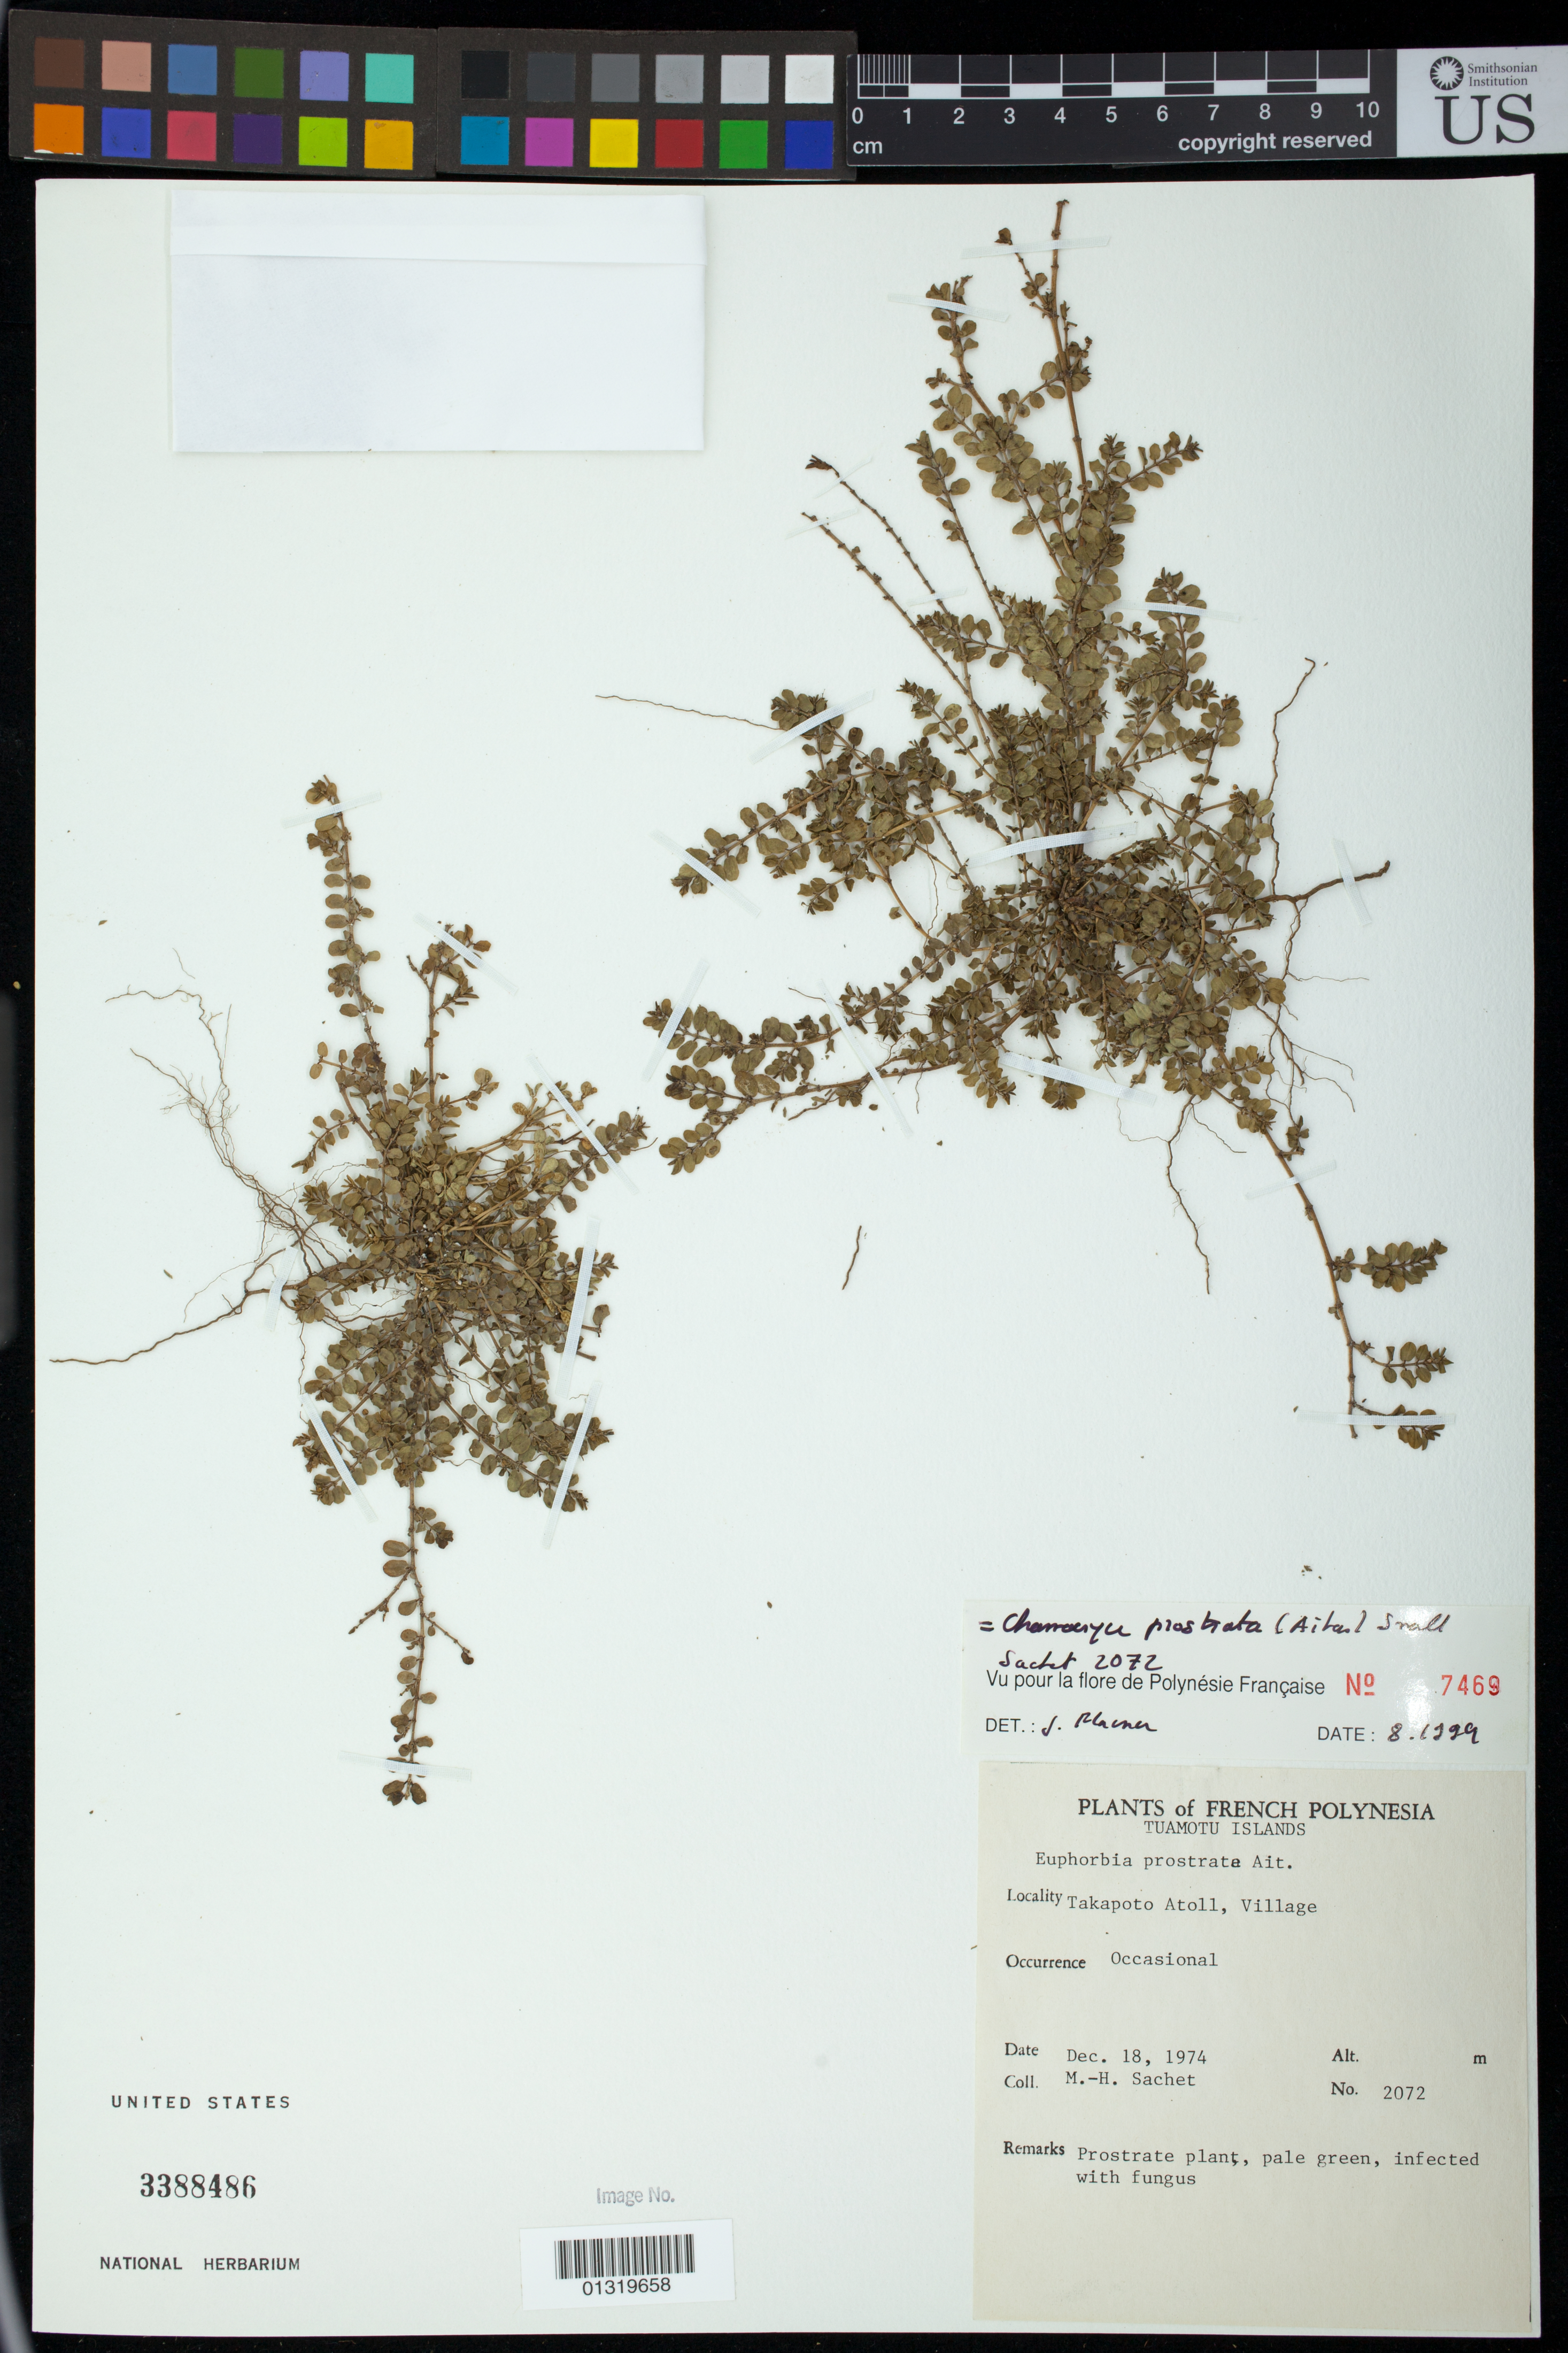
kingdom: Plantae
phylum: Tracheophyta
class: Magnoliopsida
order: Malpighiales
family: Euphorbiaceae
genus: Euphorbia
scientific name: Euphorbia prostrata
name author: Aiton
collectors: M.-H. Sachet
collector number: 2072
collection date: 1974-12-18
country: French Polynesia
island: Takapoto Atoll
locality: Tuamotu Islands; Takapoto Atoll, Village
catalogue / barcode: US 3388486